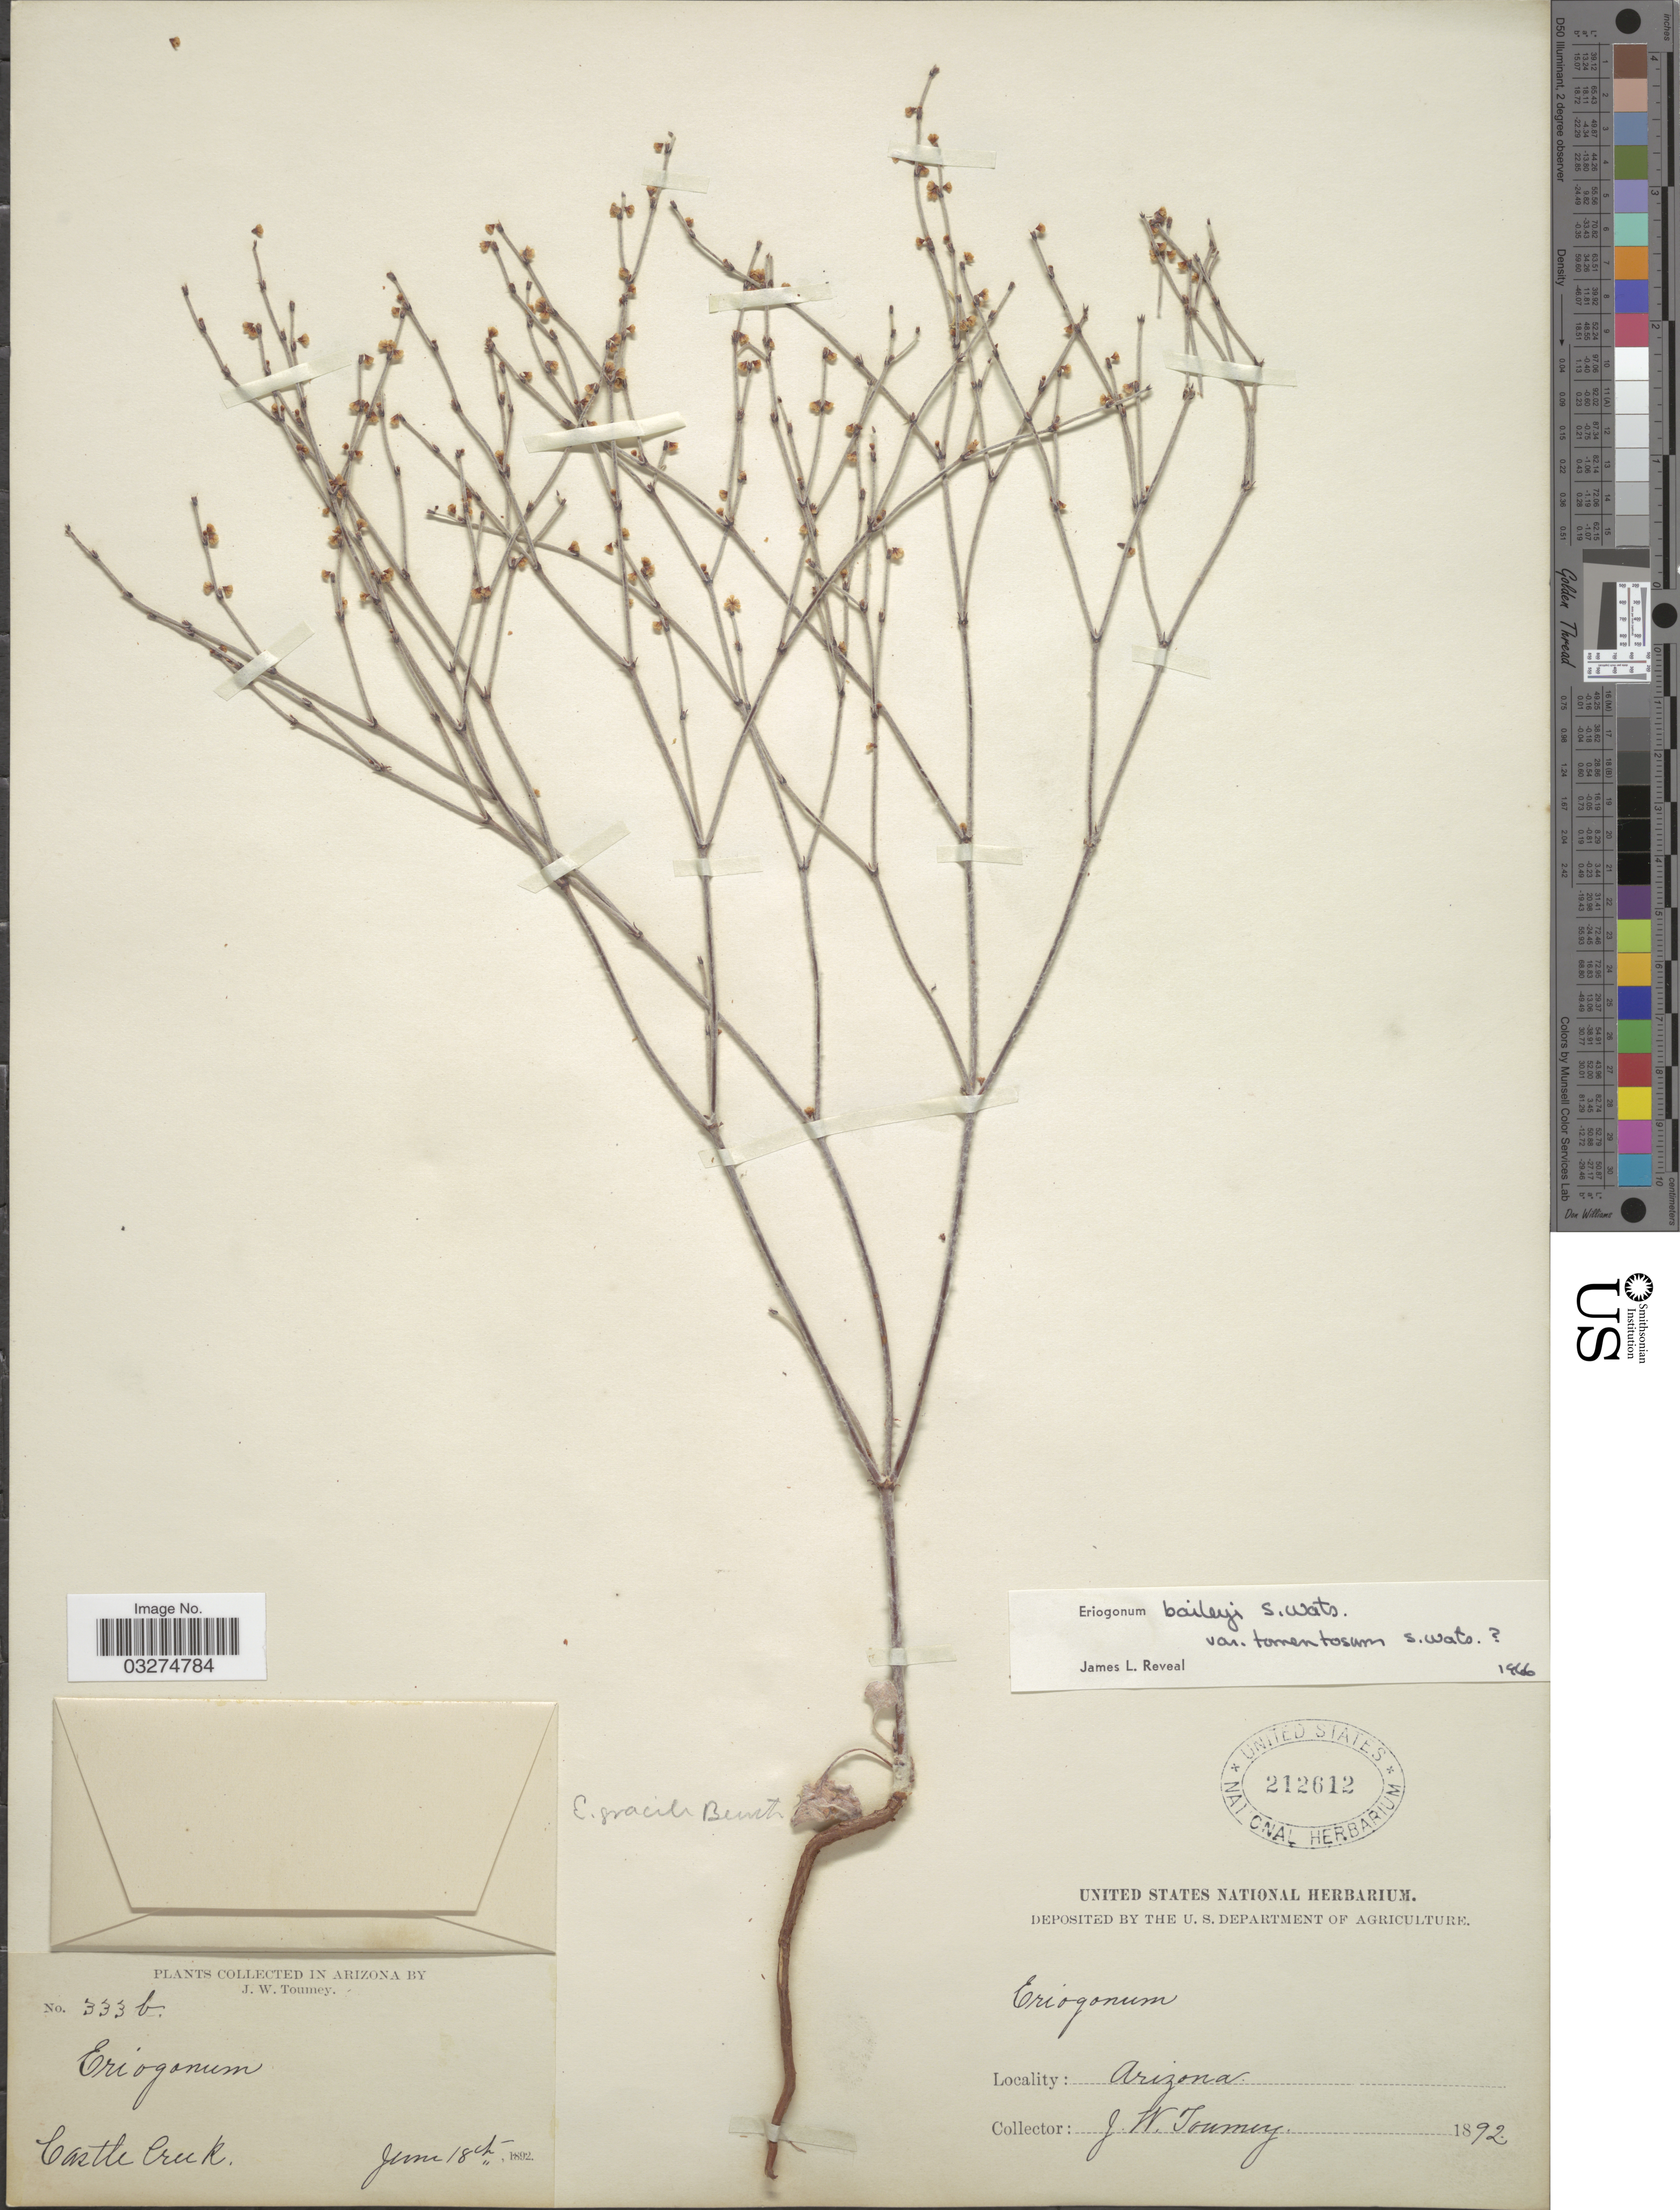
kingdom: Plantae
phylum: Tracheophyta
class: Magnoliopsida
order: Caryophyllales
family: Polygonaceae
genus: Eriogonum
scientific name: Eriogonum baileyi var. baileyi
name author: S. Watson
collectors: J. W. Toumey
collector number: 333b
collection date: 1892-06-18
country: United States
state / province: Arizona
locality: Castle Creek.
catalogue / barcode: US 212612